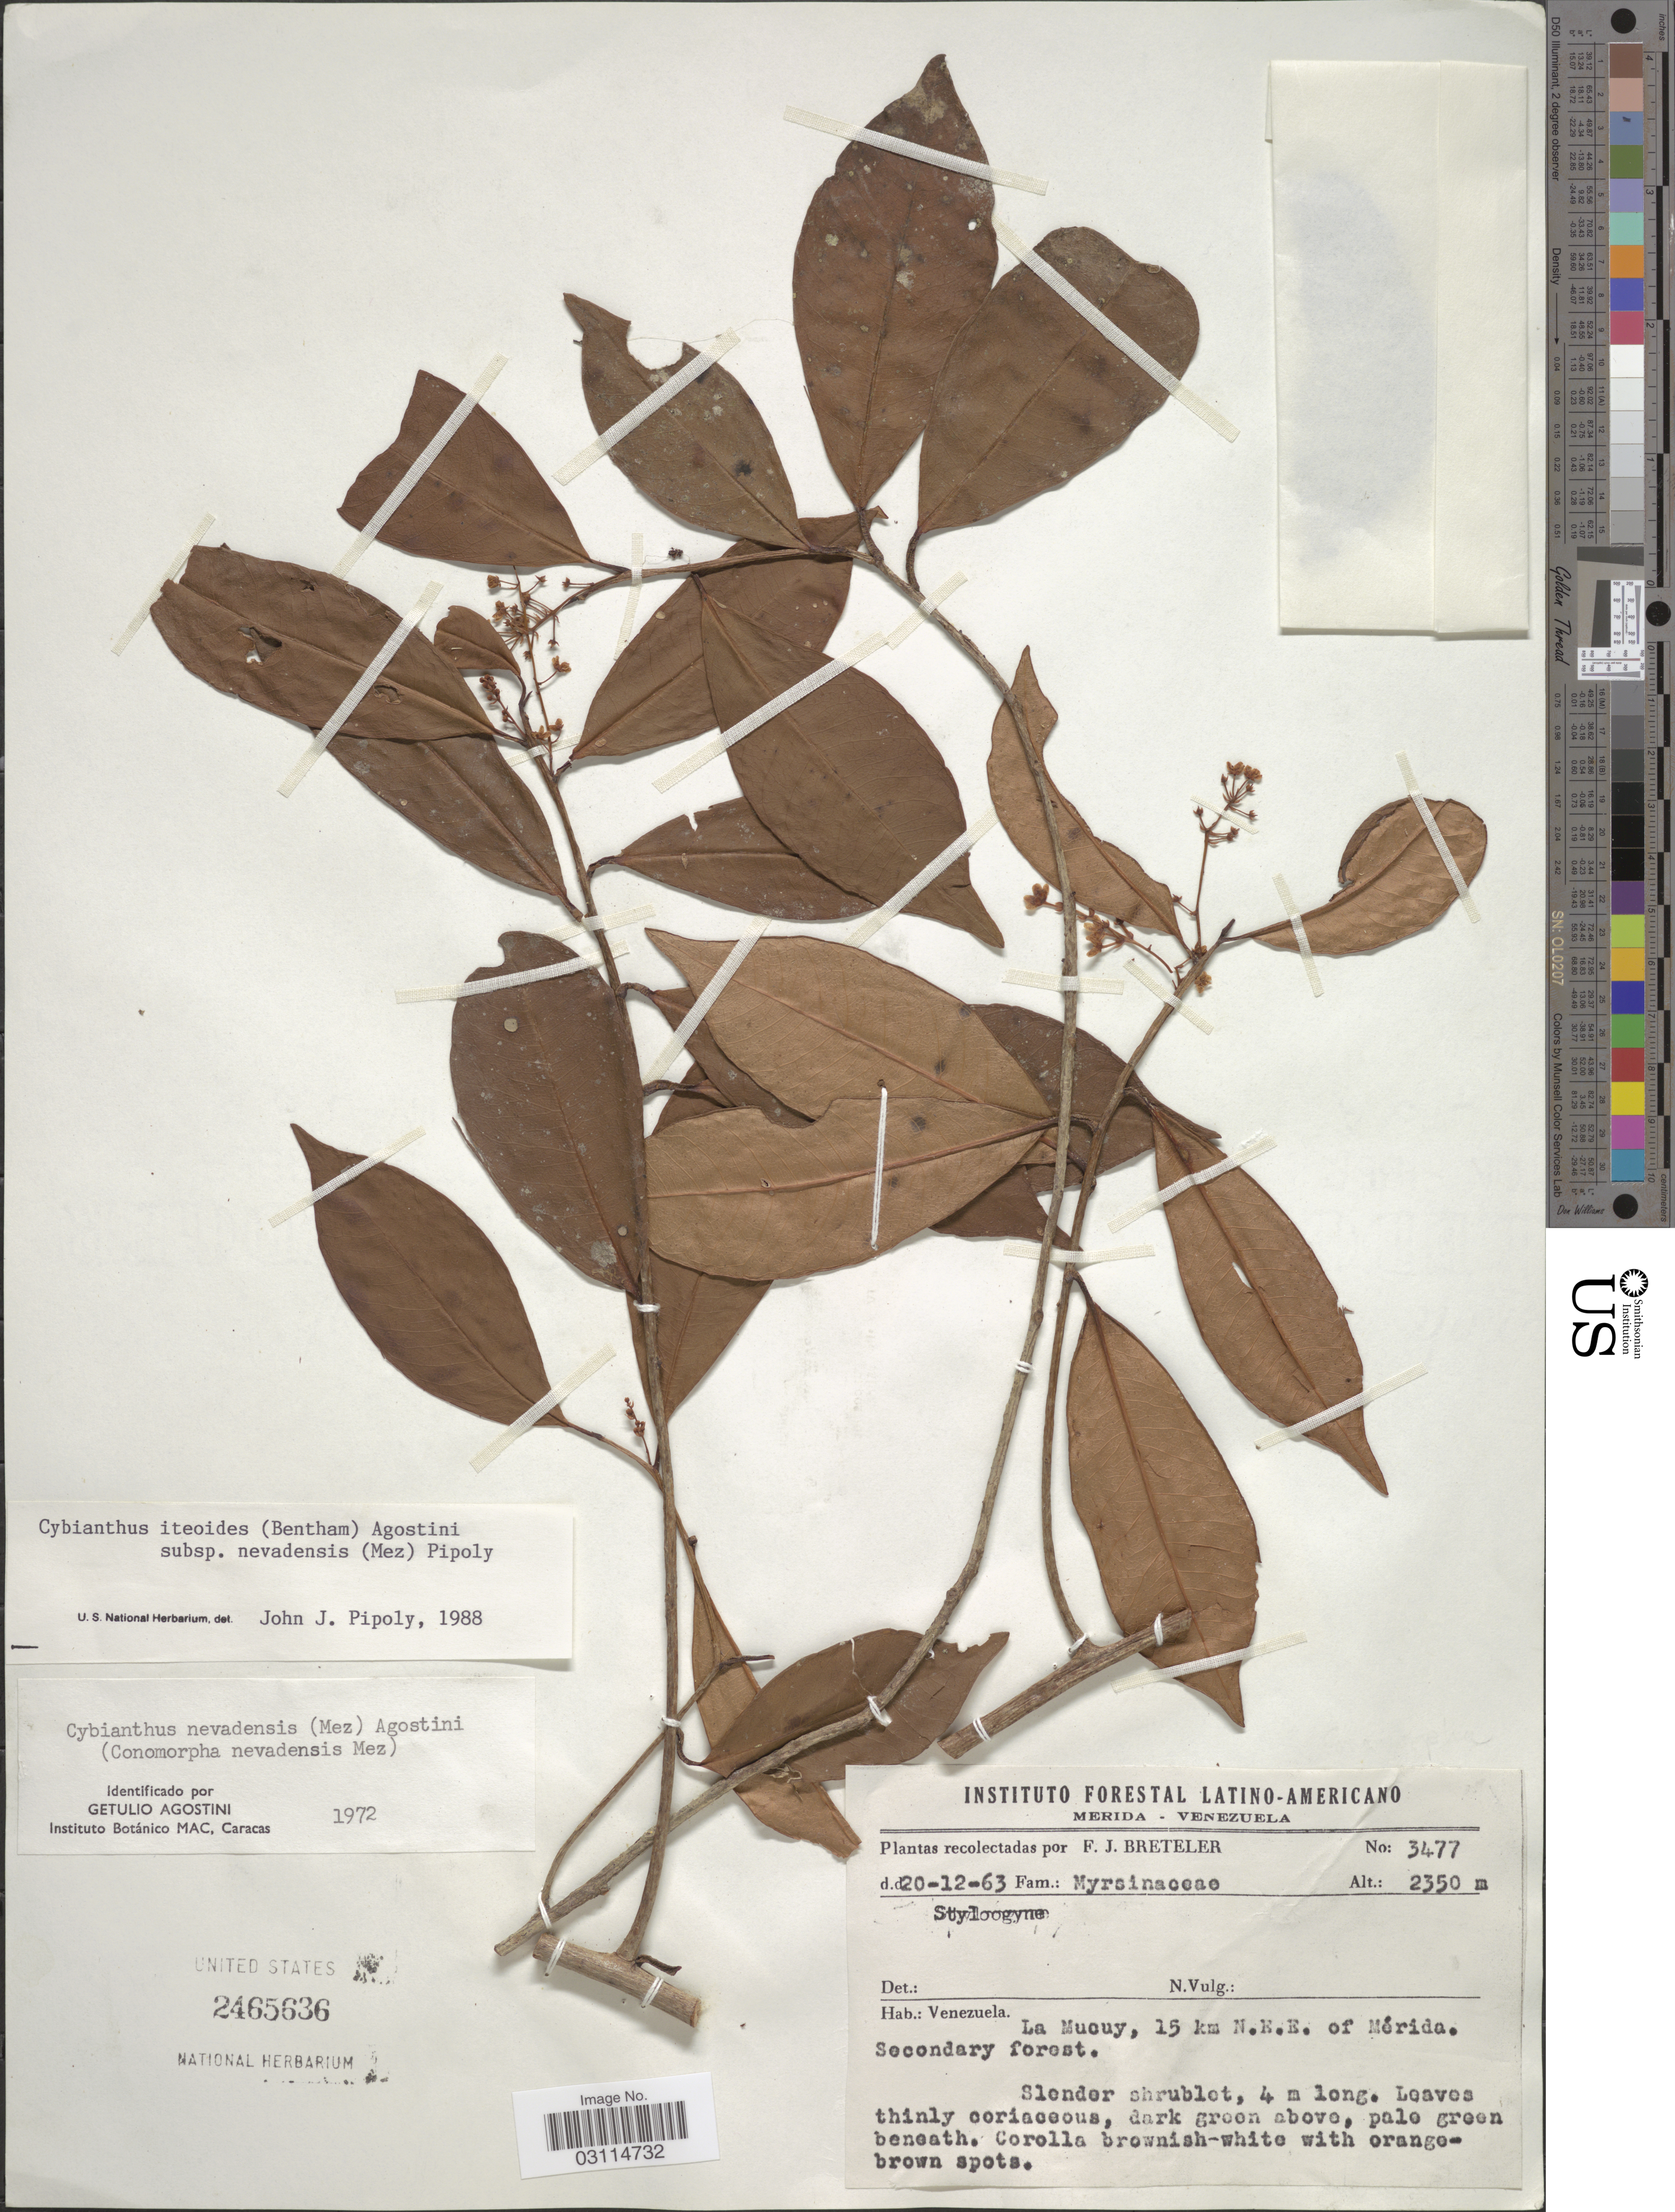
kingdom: Plantae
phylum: Tracheophyta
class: Magnoliopsida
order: Ericales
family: Primulaceae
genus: Cybianthus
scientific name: Cybianthus iteoides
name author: (Benth.) G. Agostini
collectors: F. J. Breteler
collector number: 3477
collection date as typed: Transcribed d/m/y: 20/12/63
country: Venezuela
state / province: Mérida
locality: La Mucuy, 15 km N.E.E. of Mérida.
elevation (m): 2350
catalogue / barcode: US 2465636